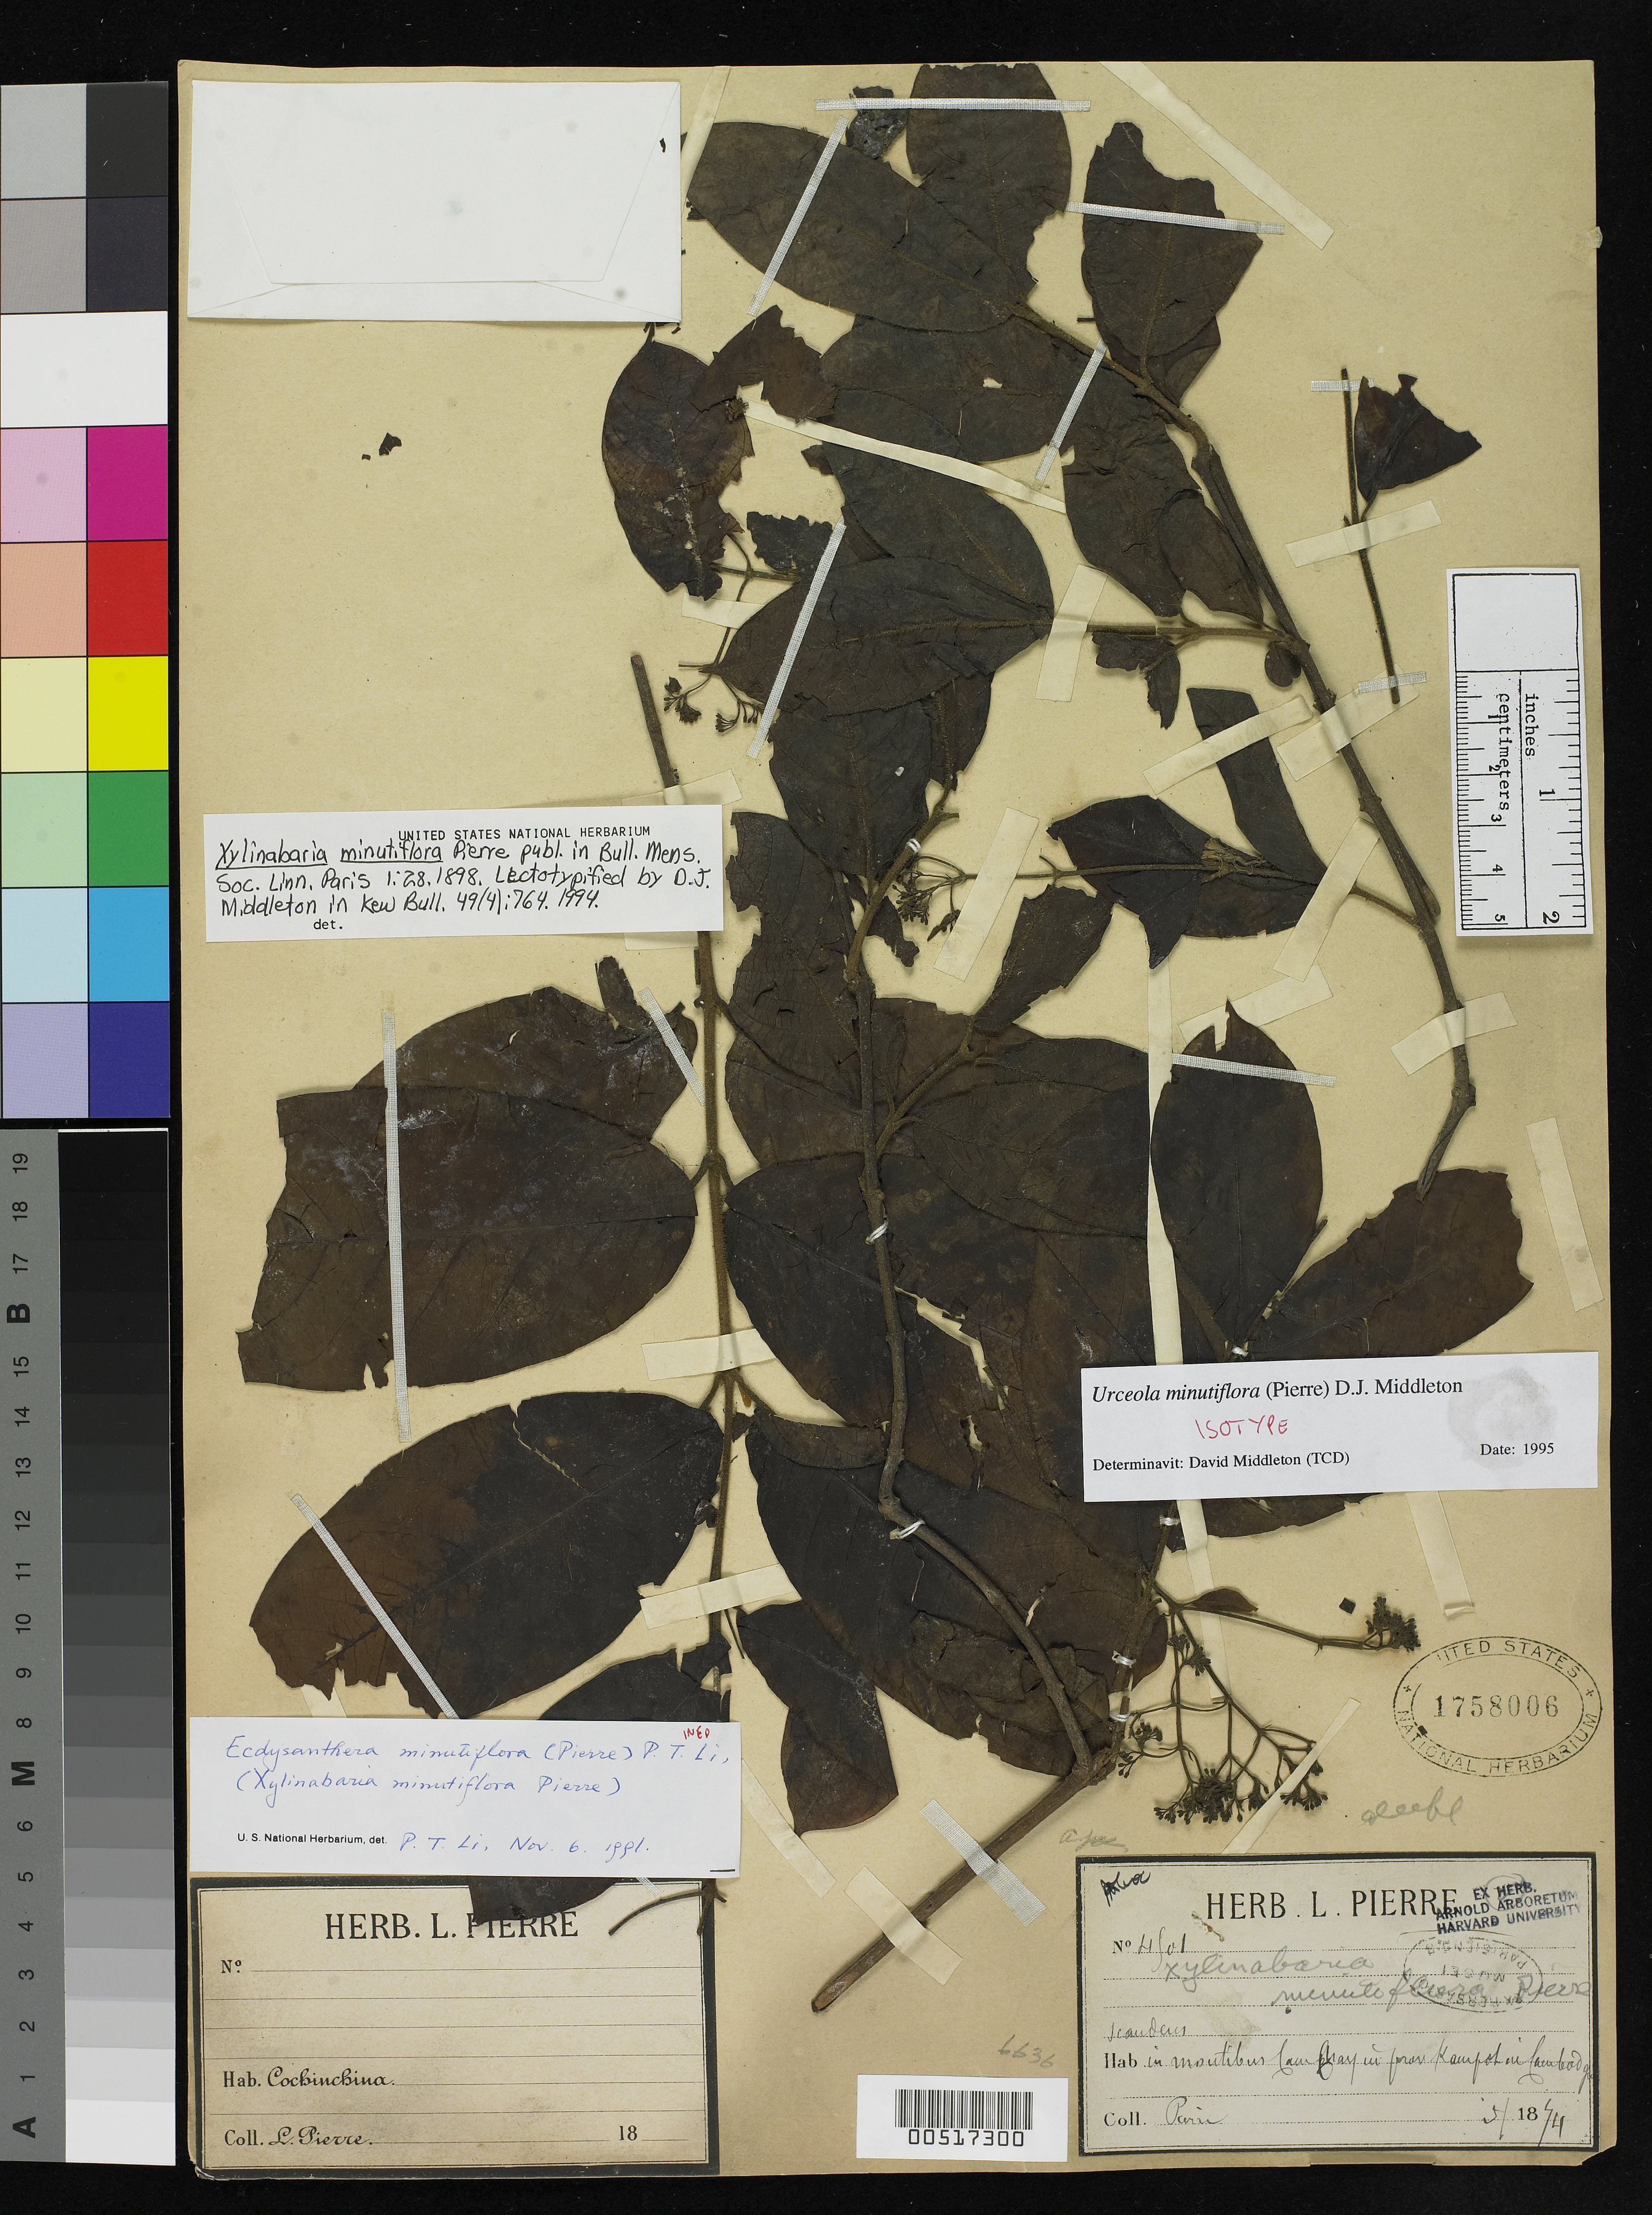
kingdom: Plantae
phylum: Tracheophyta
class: Magnoliopsida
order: Gentianales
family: Apocynaceae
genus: Xylinabaria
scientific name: Xylinabaria minutiflora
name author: Pierre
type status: Isolectotype; Syntype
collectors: J. Pierre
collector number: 4501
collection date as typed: Mar 1874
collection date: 1874-03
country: Cambodia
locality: In montibus cam Chaya, Prov. Kampuh in Cambodge.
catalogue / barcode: US 1758006